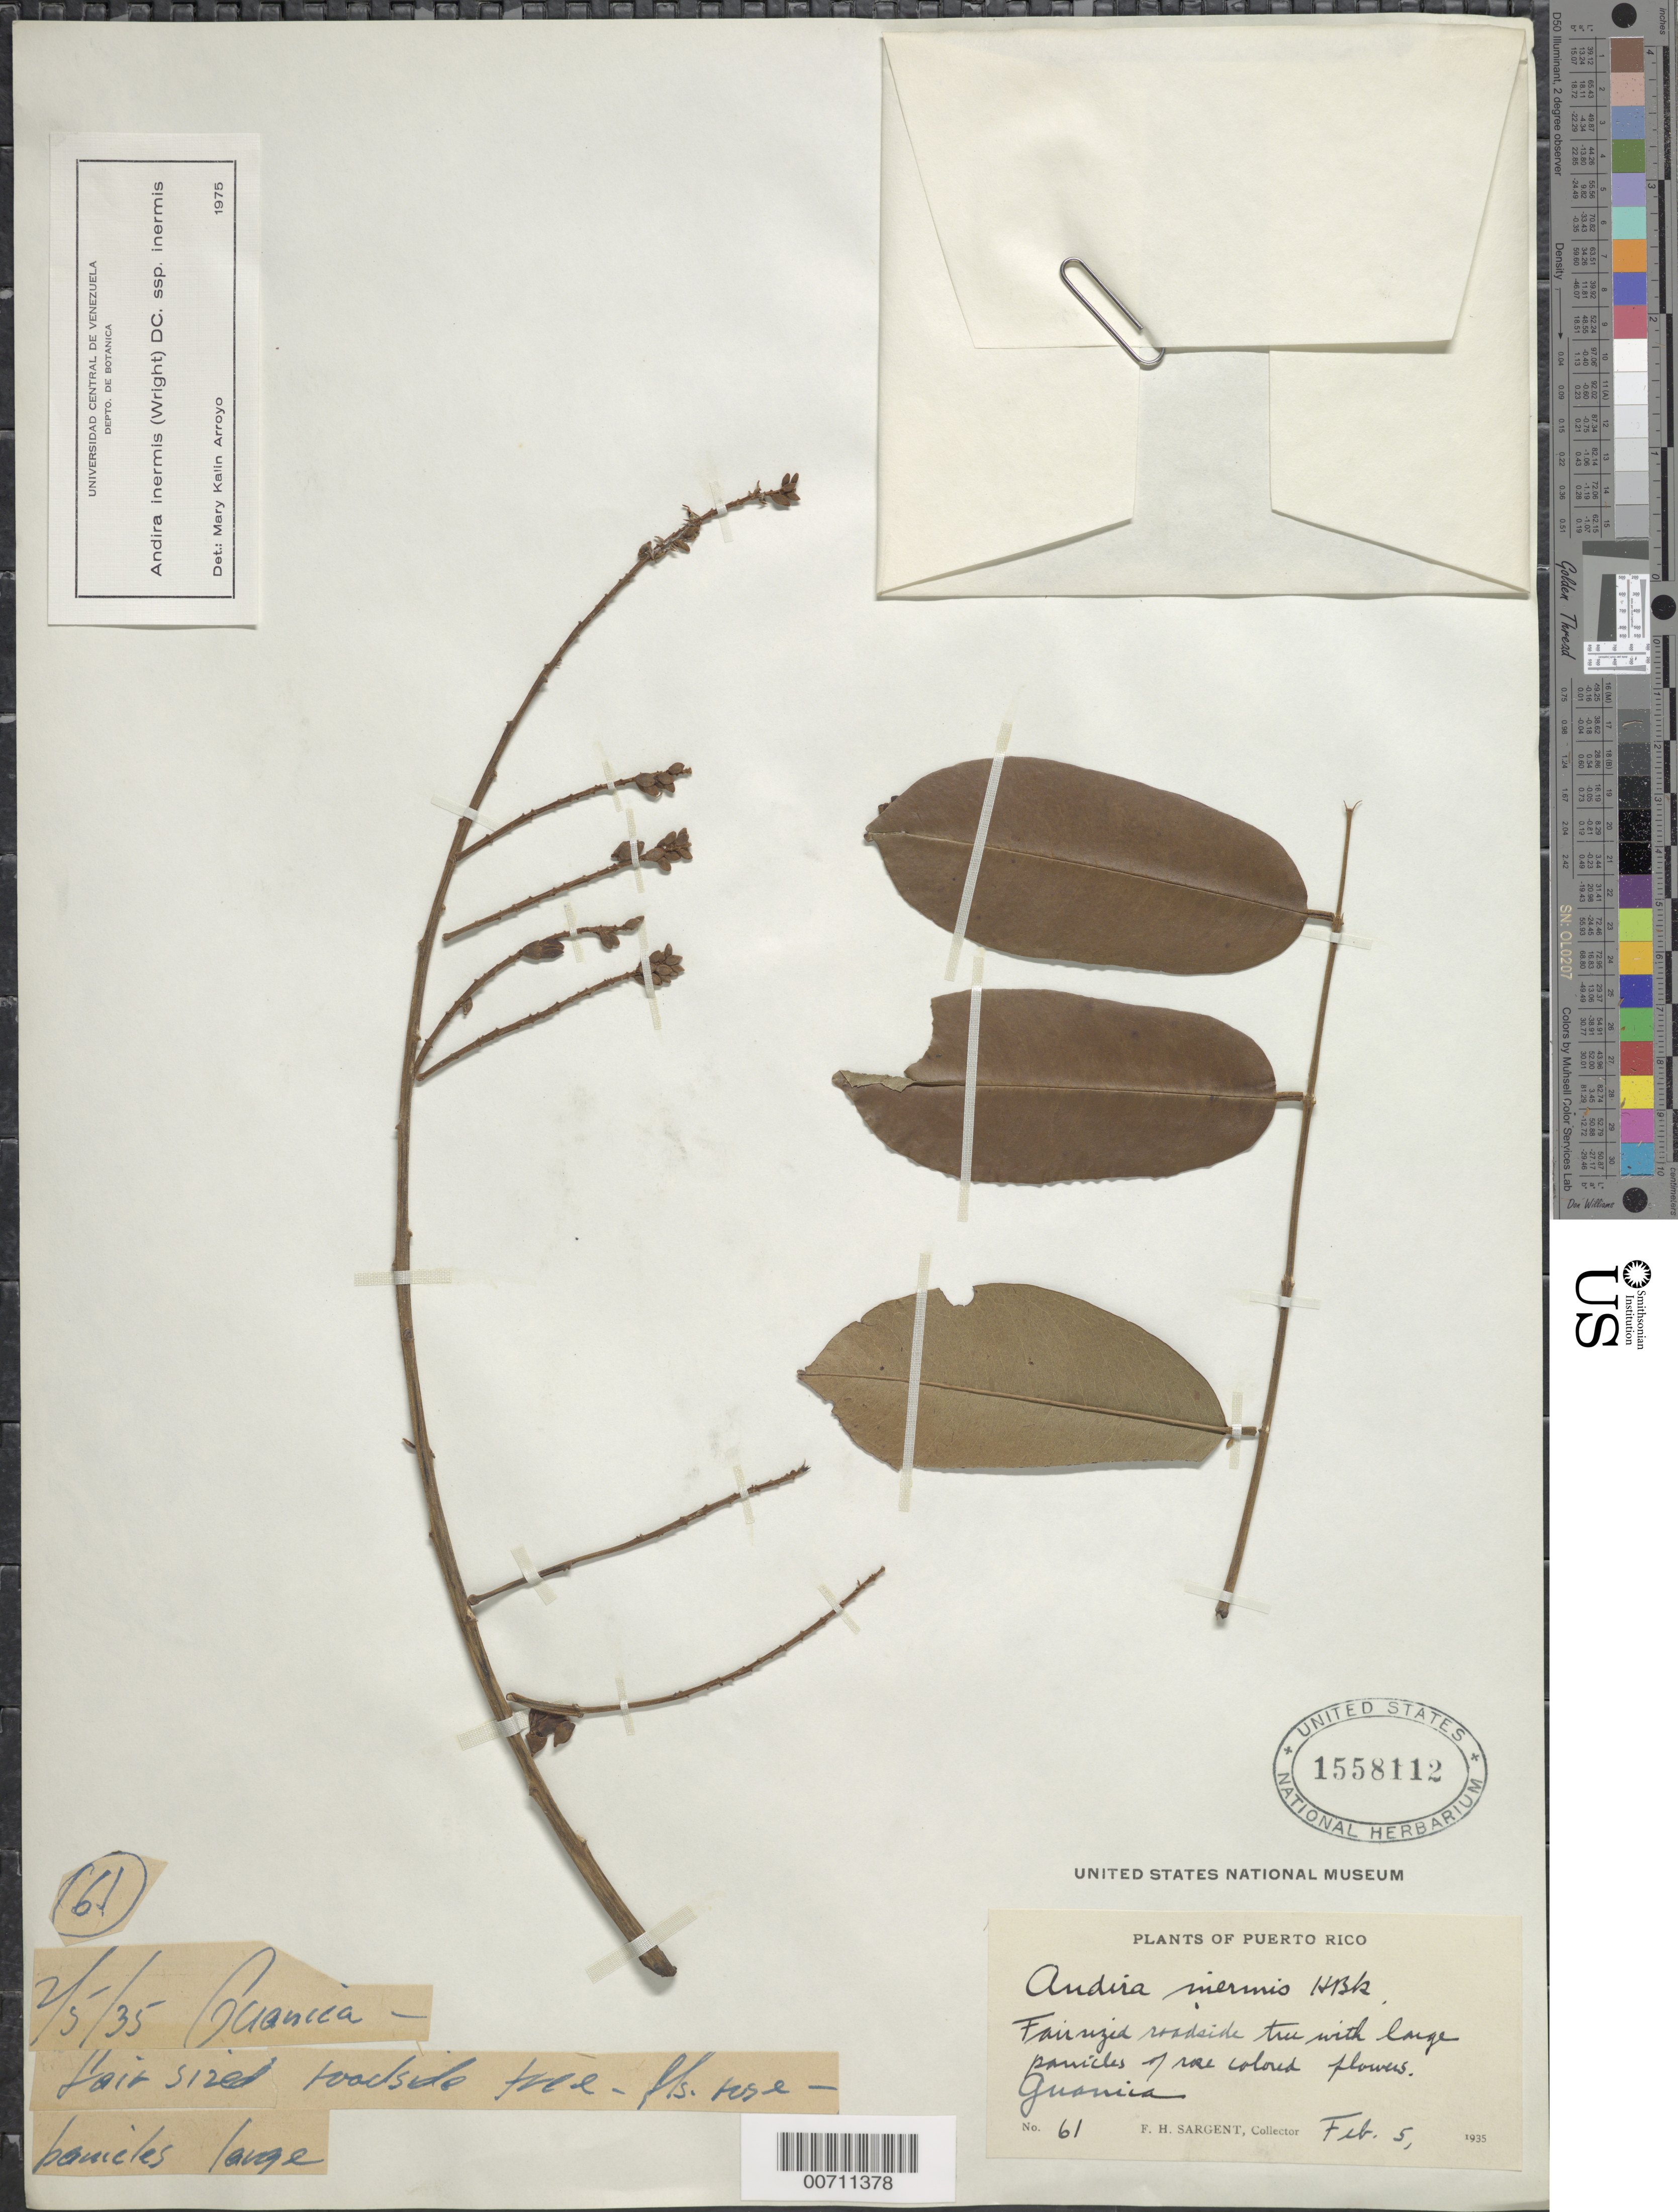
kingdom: Plantae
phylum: Tracheophyta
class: Magnoliopsida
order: Fabales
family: Fabaceae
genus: Andira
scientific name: Andira inermis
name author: (W. Wright) Kunth ex DC.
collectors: F. H. Sargent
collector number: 61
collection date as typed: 05 Feb 1935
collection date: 1935-02-05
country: Puerto Rico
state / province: Guanica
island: Greater Antilles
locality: Guanica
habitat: Roadside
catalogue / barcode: US 1558112